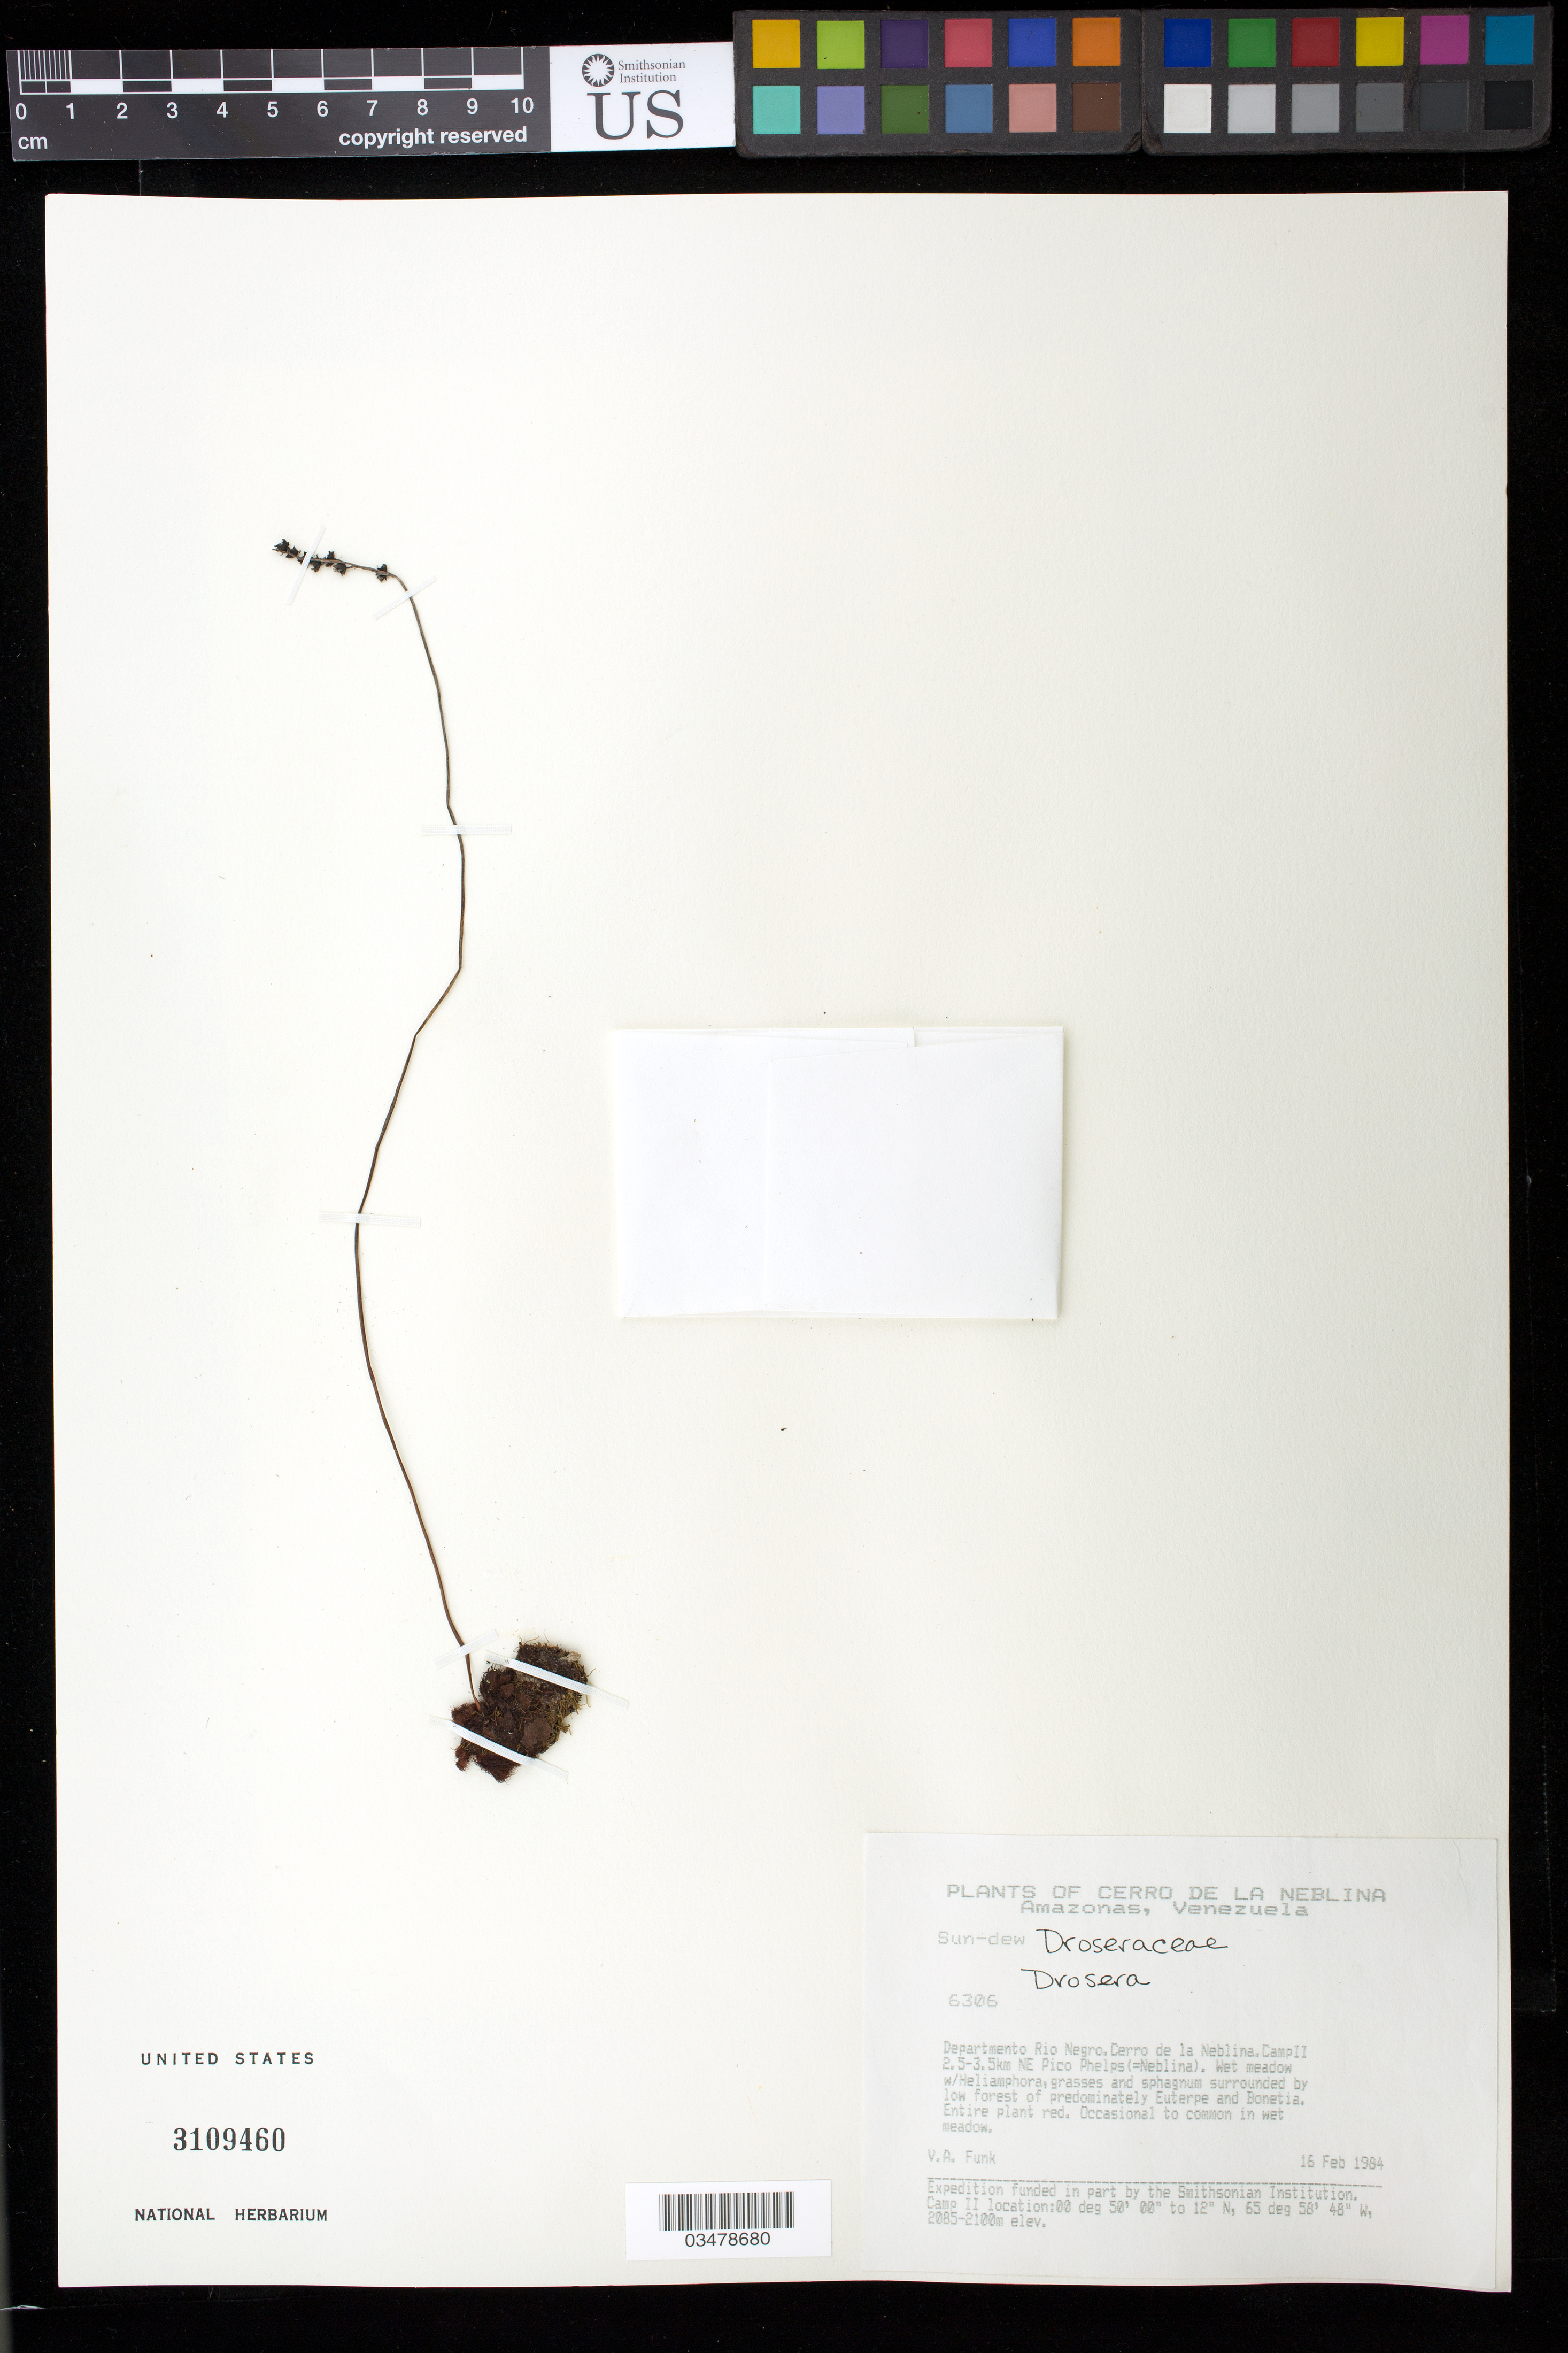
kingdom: Plantae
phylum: Tracheophyta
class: Magnoliopsida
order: Caryophyllales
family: Droseraceae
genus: Drosera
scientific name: Drosera sp.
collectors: V. Funk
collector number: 6306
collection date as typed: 16-Feb-1984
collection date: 1984-02-16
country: Venezuela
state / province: Amazonas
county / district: Río Negro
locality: Cerro de la Neblina, Camp II 2.5-3.5 km NE Pico Phelps (=Neblina)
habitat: Wet meadow with Heliamphora, grasses and sphagnum surrounded by low forest of predominately Euterpe and Bonnetia.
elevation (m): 2085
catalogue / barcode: US 3109460